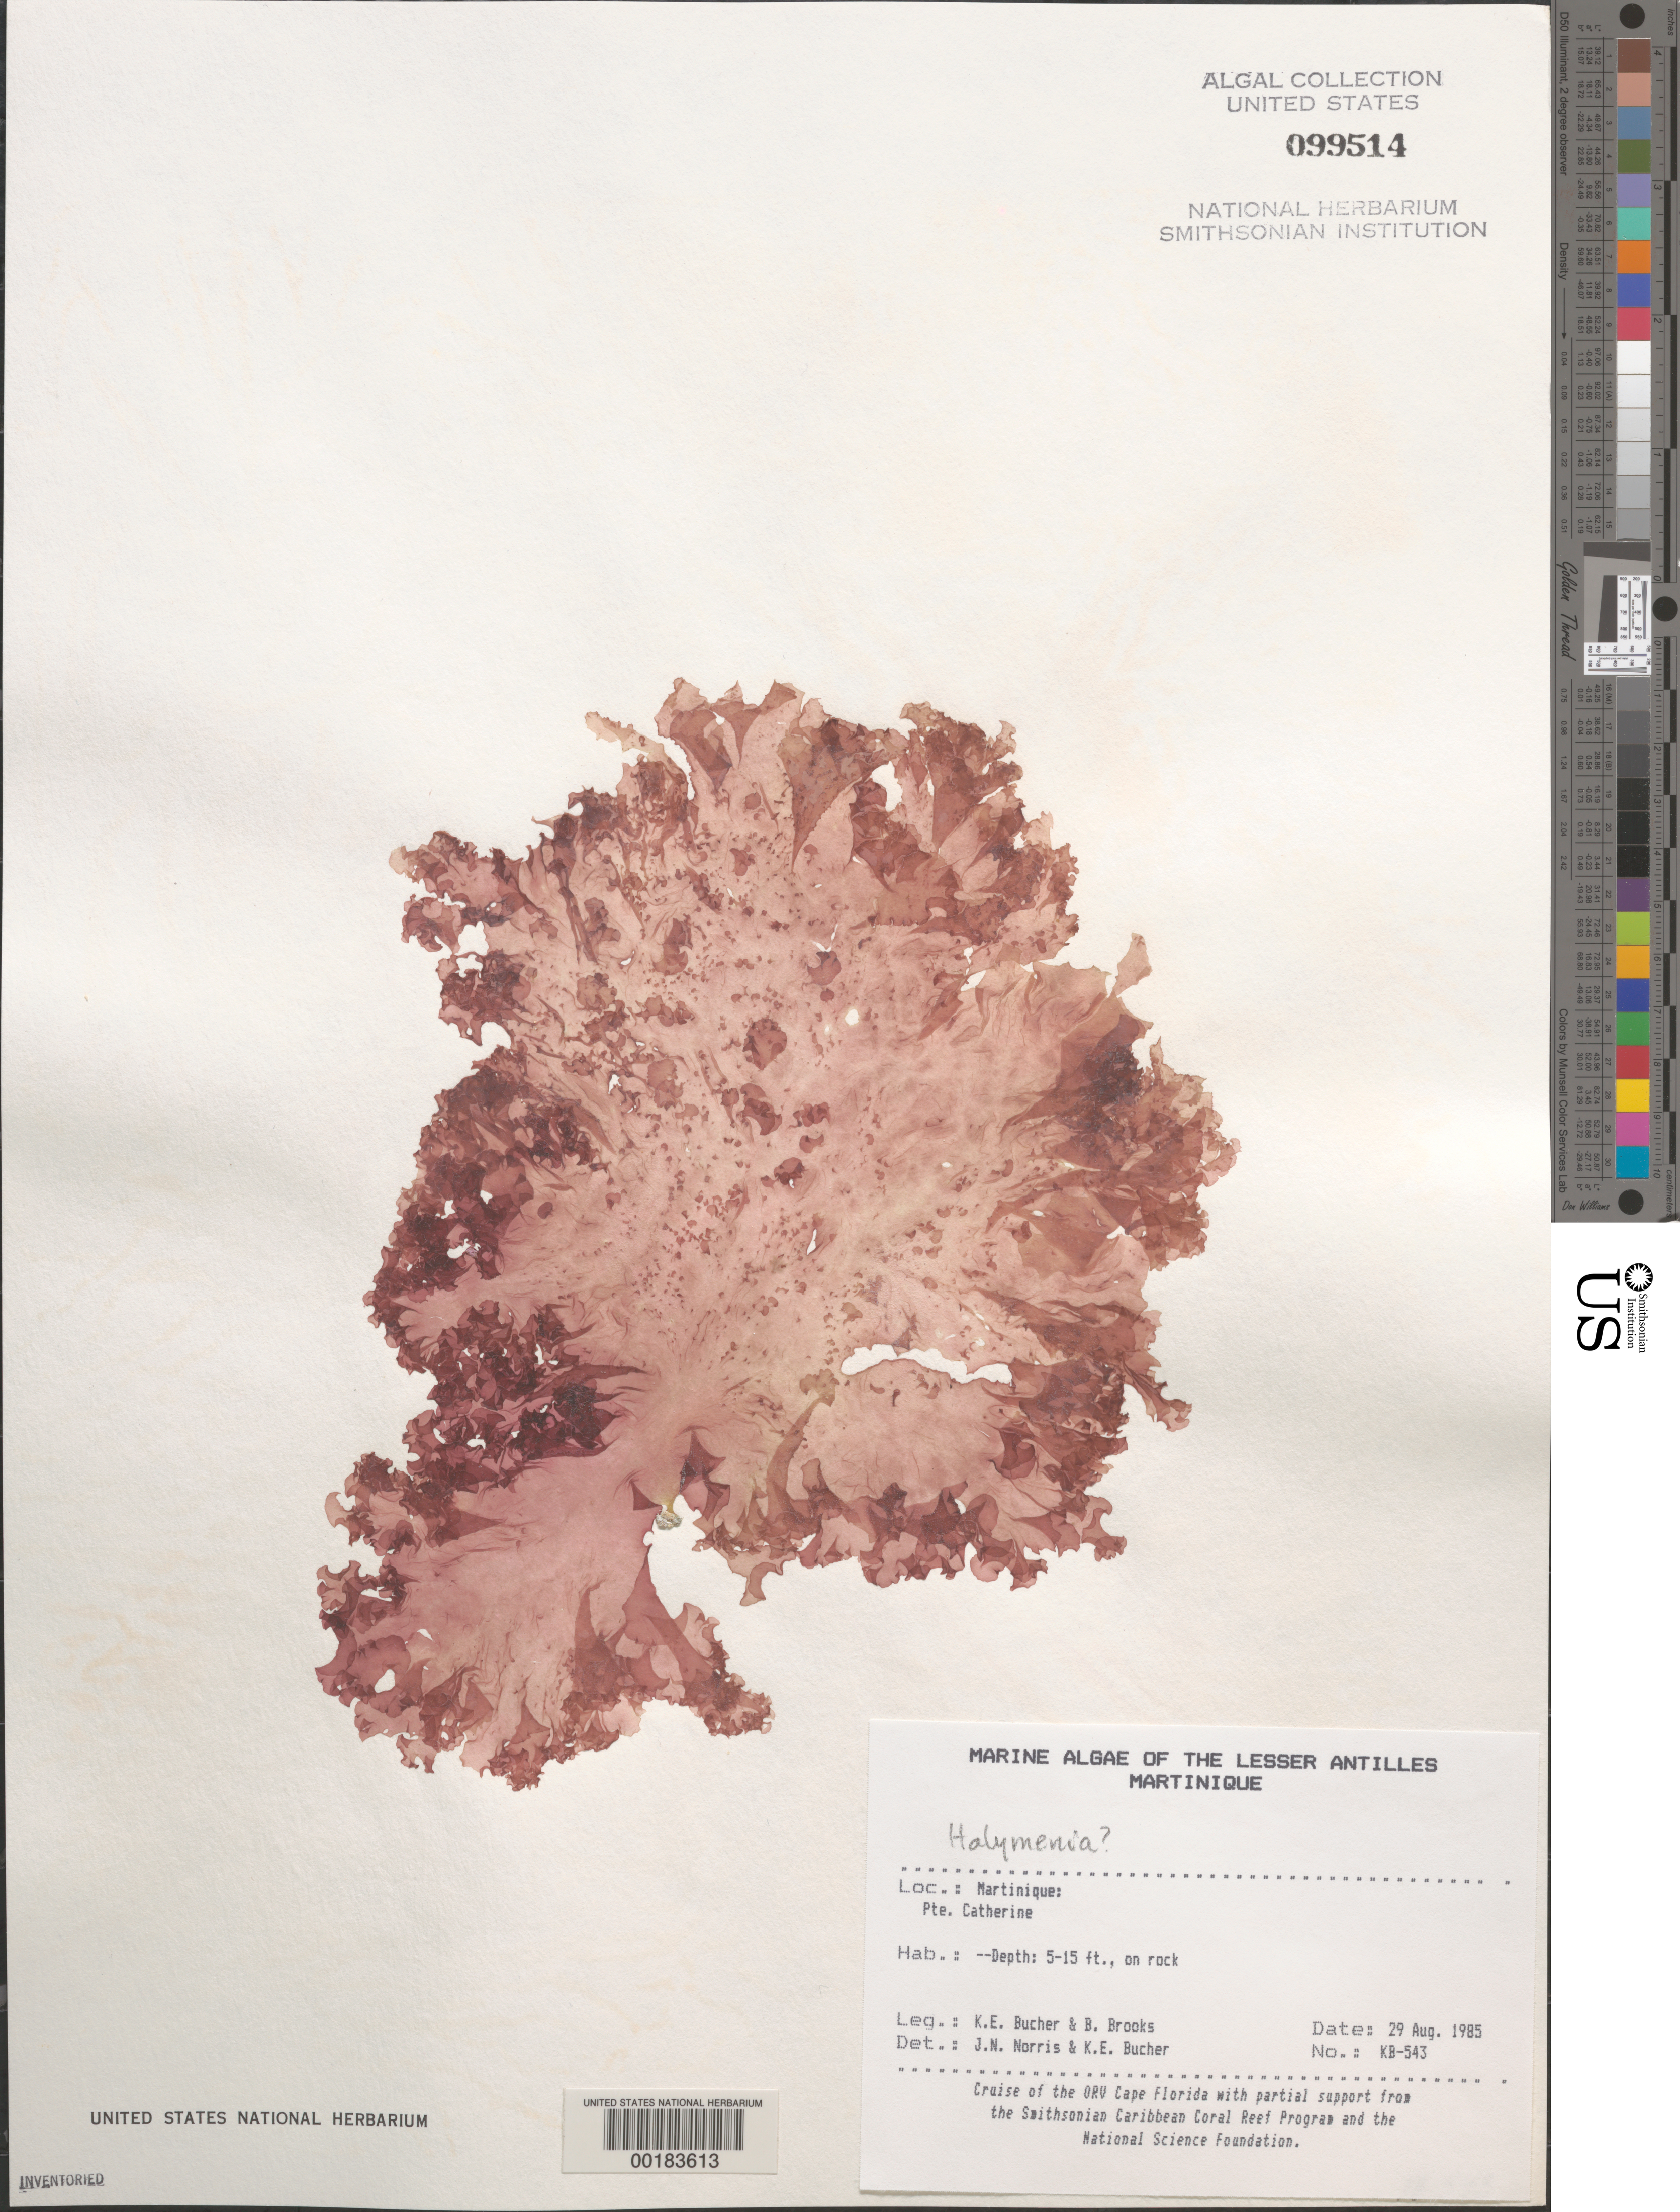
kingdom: Plantae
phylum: Rhodophyta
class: Florideophyceae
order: Halymeniales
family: Halymeniaceae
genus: Halymenia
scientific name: Halymenia sp.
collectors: K. E. Bucher & B. Brooks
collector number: KB-543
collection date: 1985-08-29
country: Martinique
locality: The Lesser Antilles. Pte. Catherine.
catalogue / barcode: US 99514